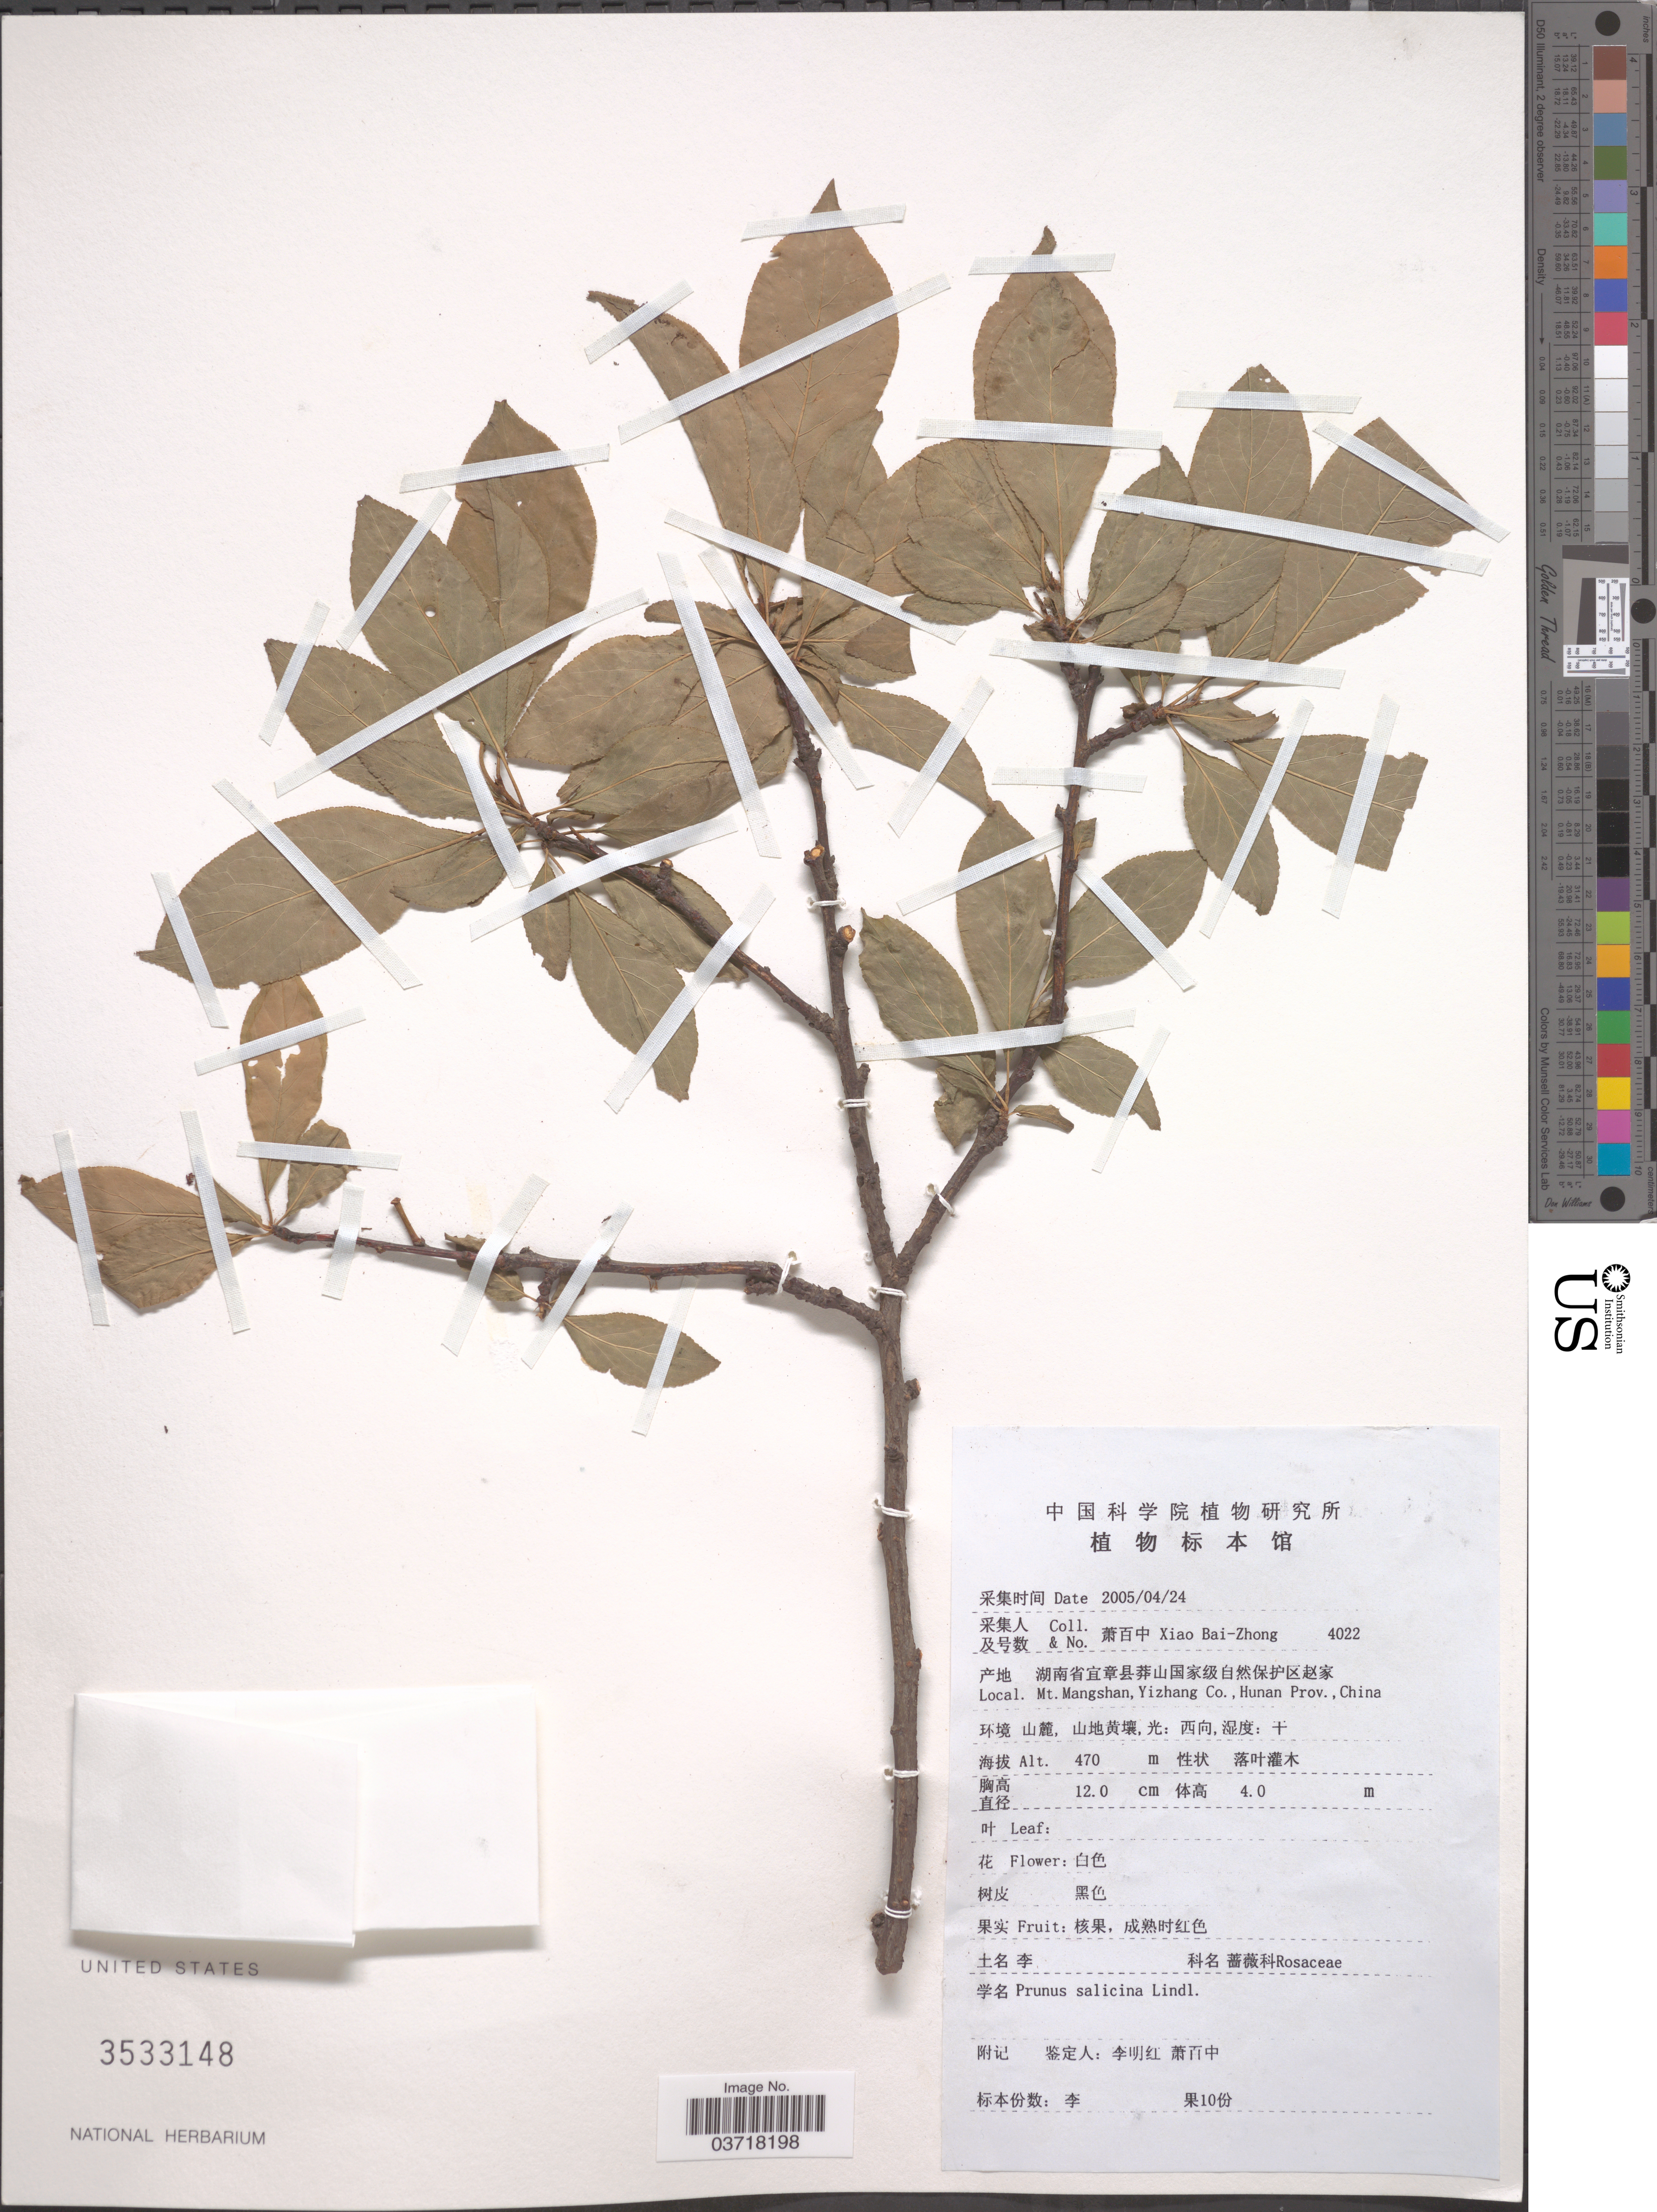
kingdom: Plantae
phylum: Tracheophyta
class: Magnoliopsida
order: Rosales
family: Rosaceae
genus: Prunus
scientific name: Prunus salicina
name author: Lindl.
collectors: B. Z. Xiao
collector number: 4022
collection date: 2005-04-24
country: China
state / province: Hunan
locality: Mt. Mangshan, Yizhang Co.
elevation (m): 470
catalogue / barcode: US 3533148